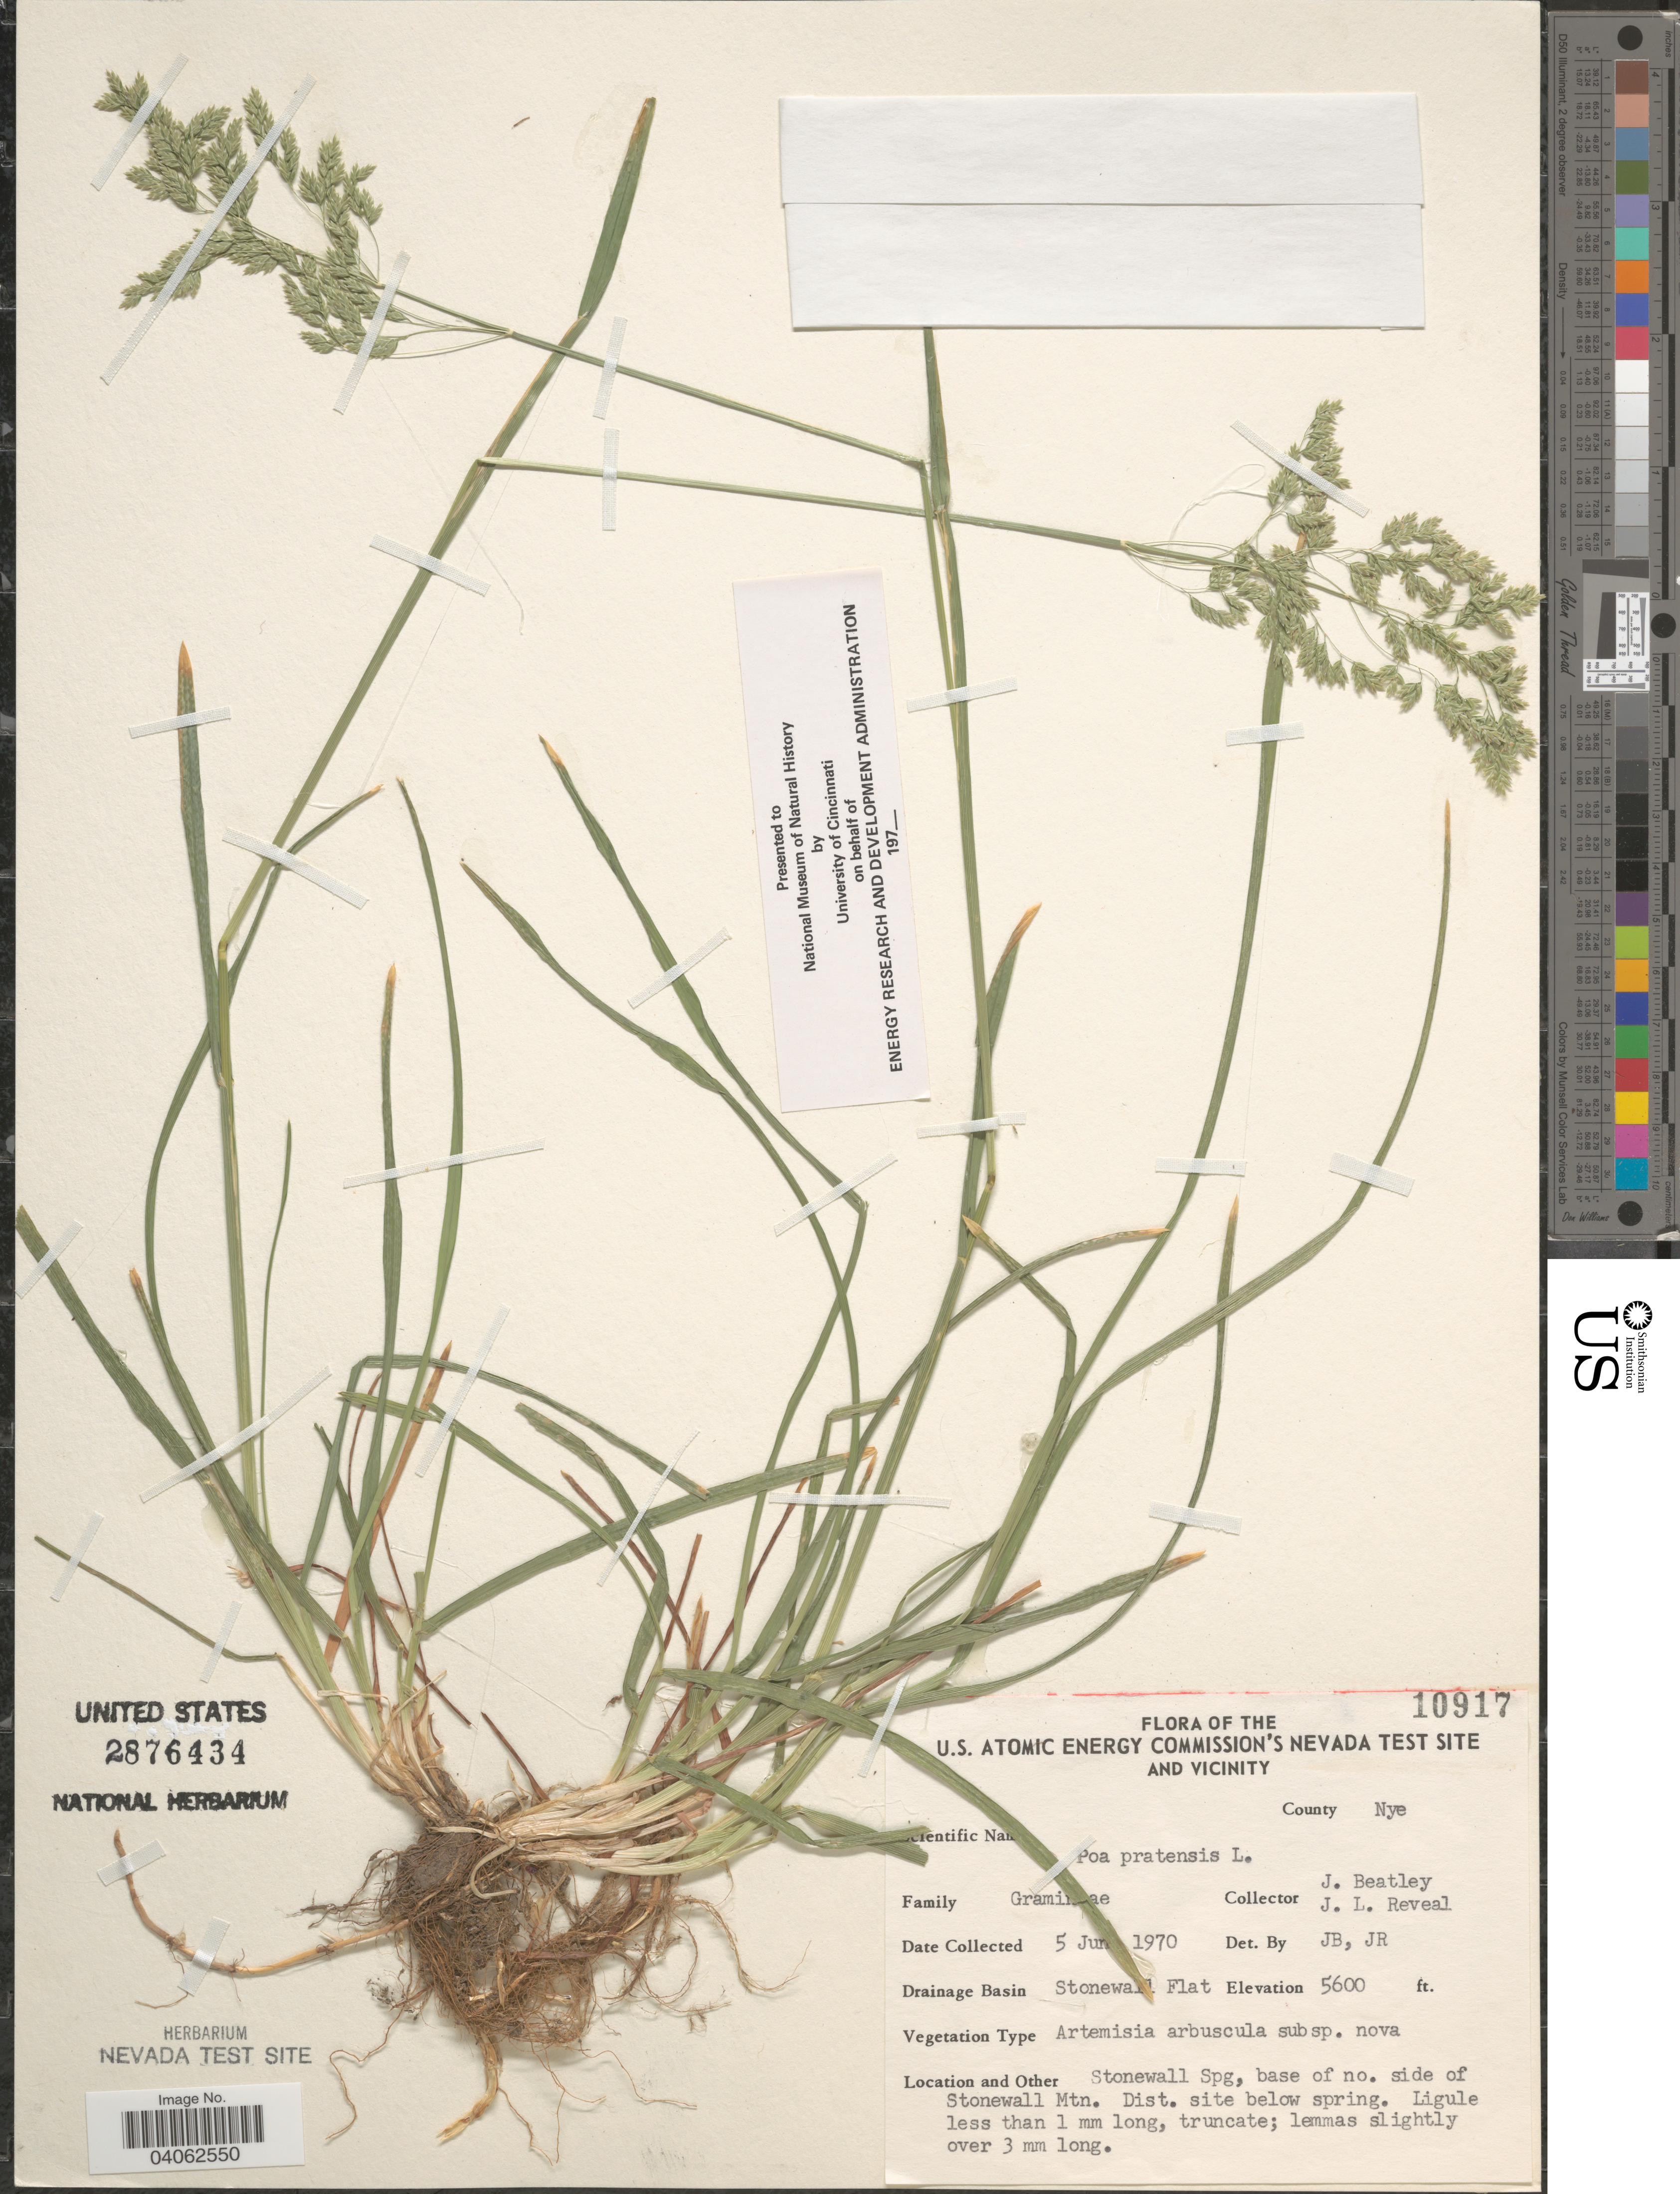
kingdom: Plantae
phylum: Tracheophyta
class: Liliopsida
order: Poales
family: Poaceae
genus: Poa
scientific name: Poa pratensis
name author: L.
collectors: J. C. Beatley & J. L. Reveal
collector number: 10917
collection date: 1970-06-05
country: United States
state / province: Nevada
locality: U.S. Atomic Energy Commission's Nevada Test Site and Vicinity. County Nye. Drainage Basin Stonewall Flat. Stonewall Spg, base of no. side of Stonewall Mtn.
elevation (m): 1707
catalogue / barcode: US 2876434